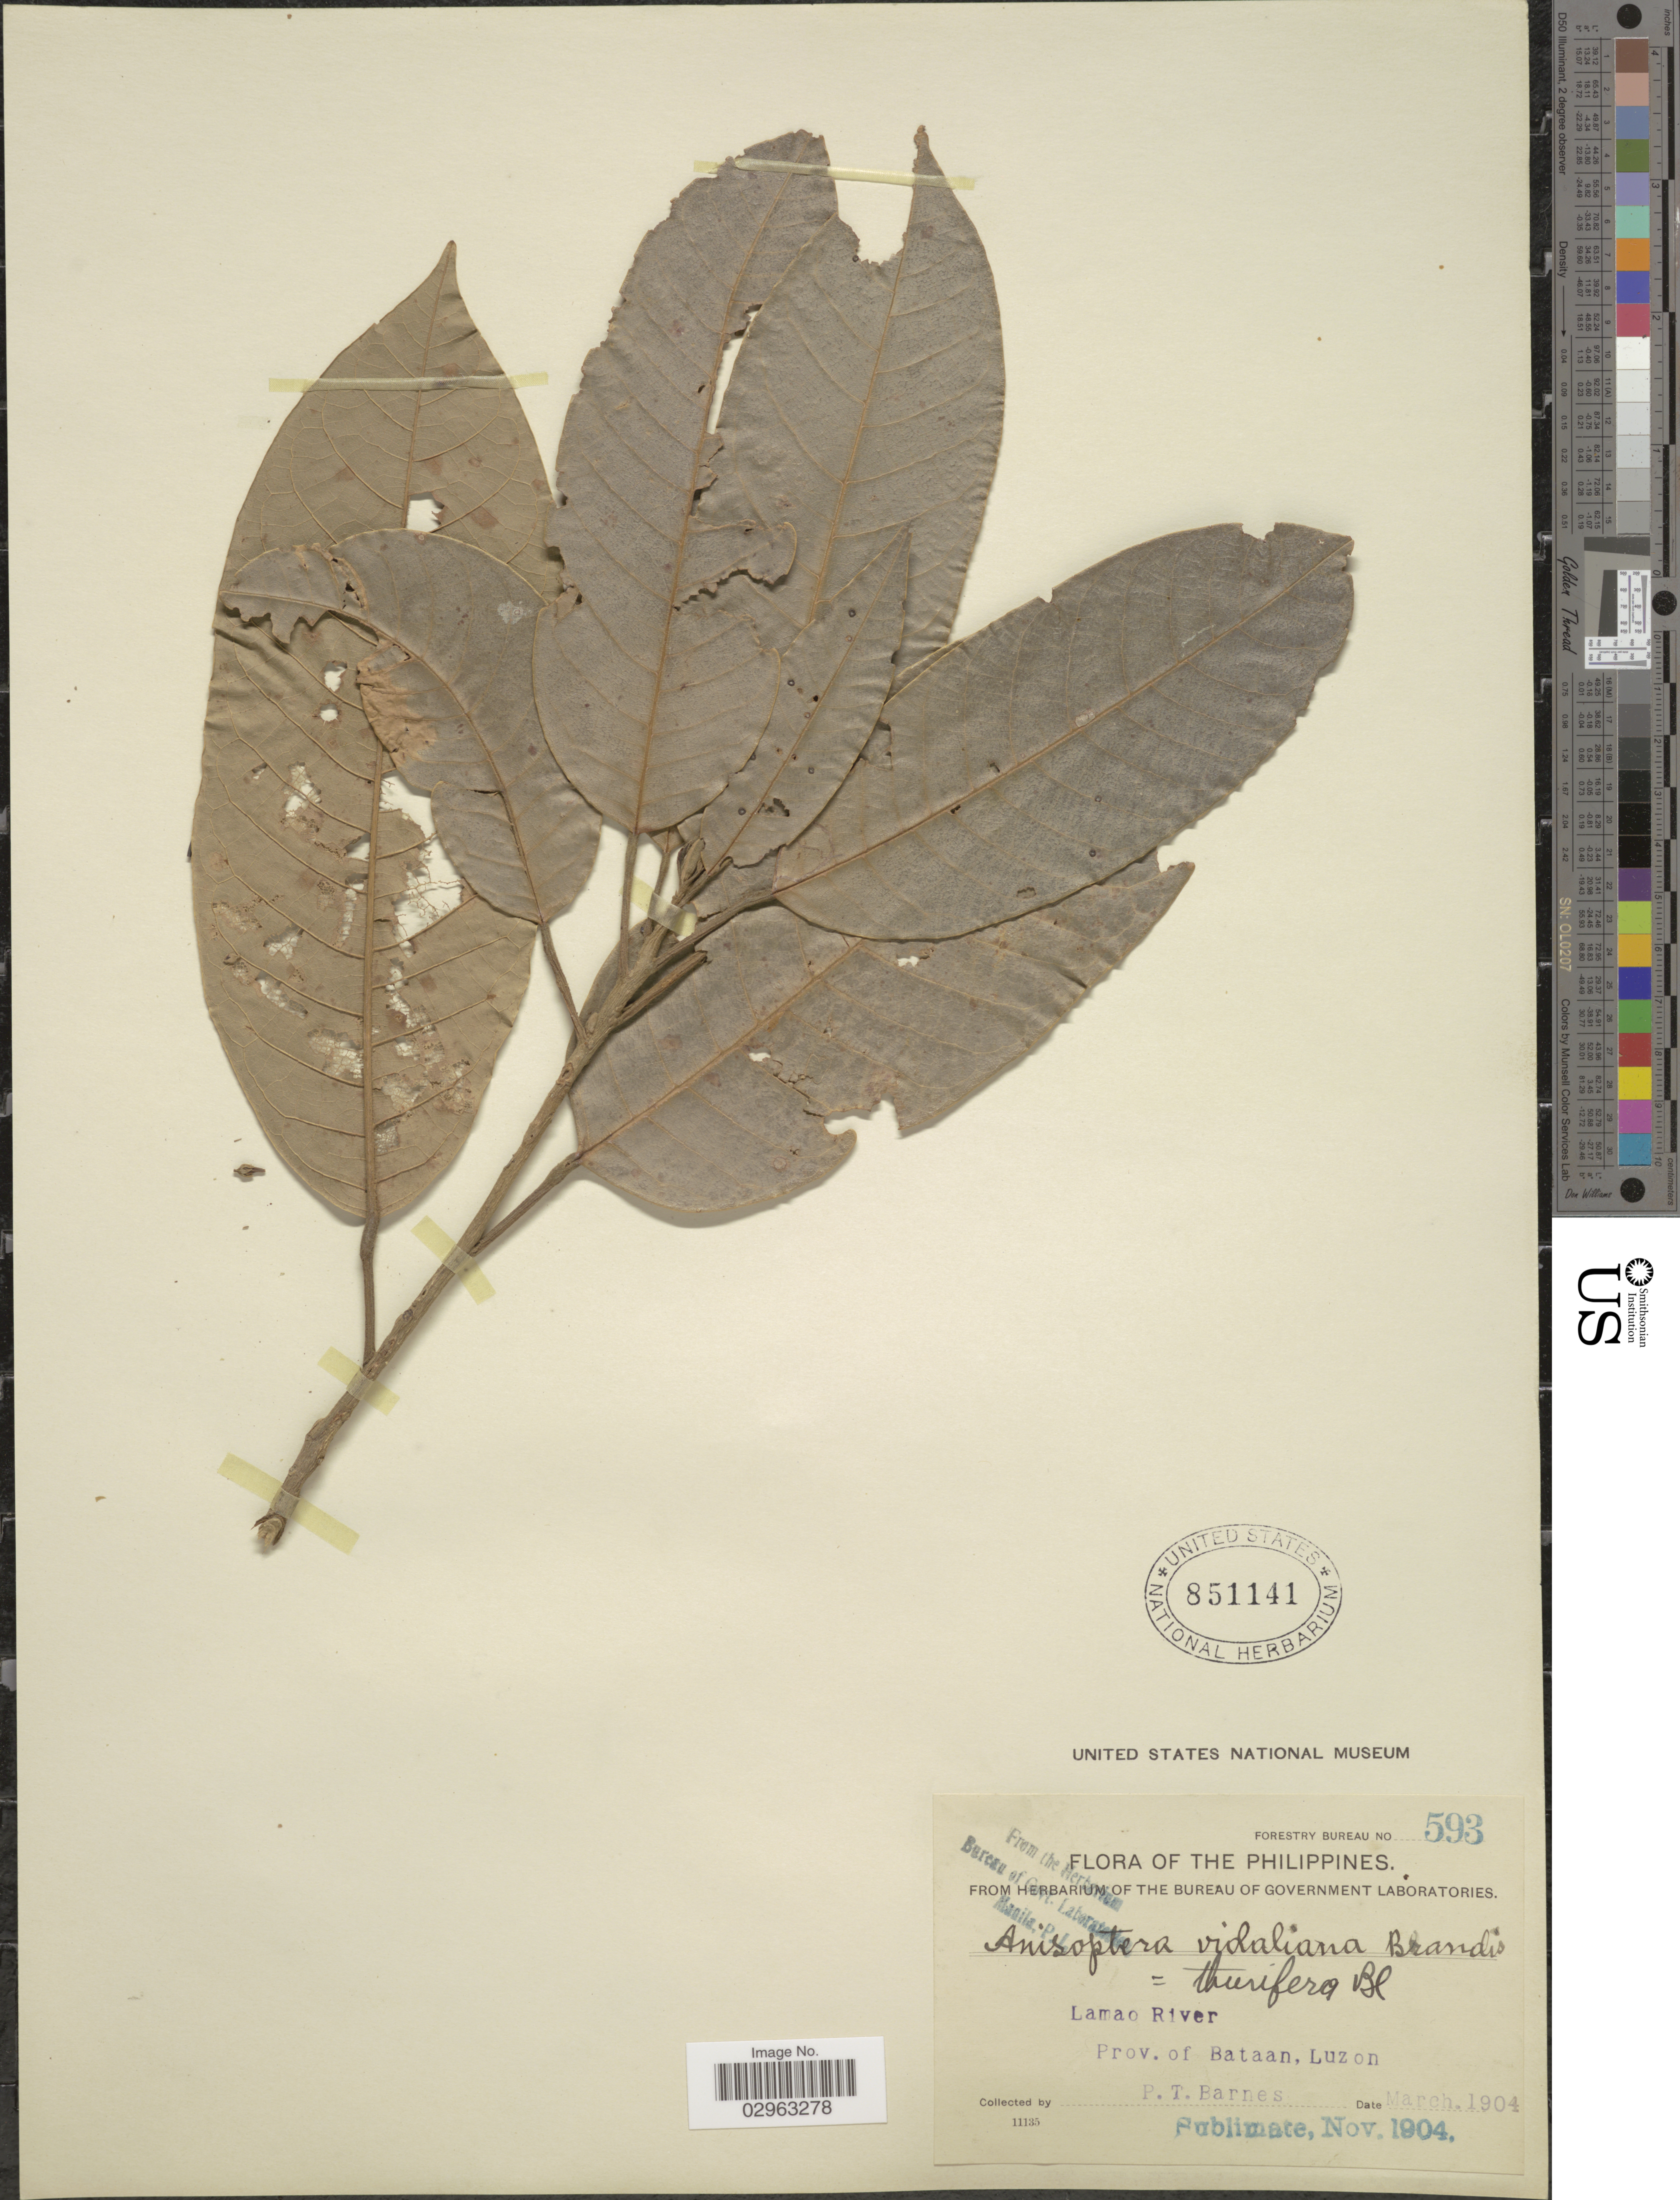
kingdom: Plantae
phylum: Tracheophyta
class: Magnoliopsida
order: Malvales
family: Dipterocarpaceae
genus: Anisoptera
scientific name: Anisoptera thurifera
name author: (Blanco) Blume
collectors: P. Barnes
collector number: Forestry Bureau 593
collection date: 1904-03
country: Philippines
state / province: Central Luzon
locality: Lamao River, Province of Bataan, Luzon.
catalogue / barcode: US 851141